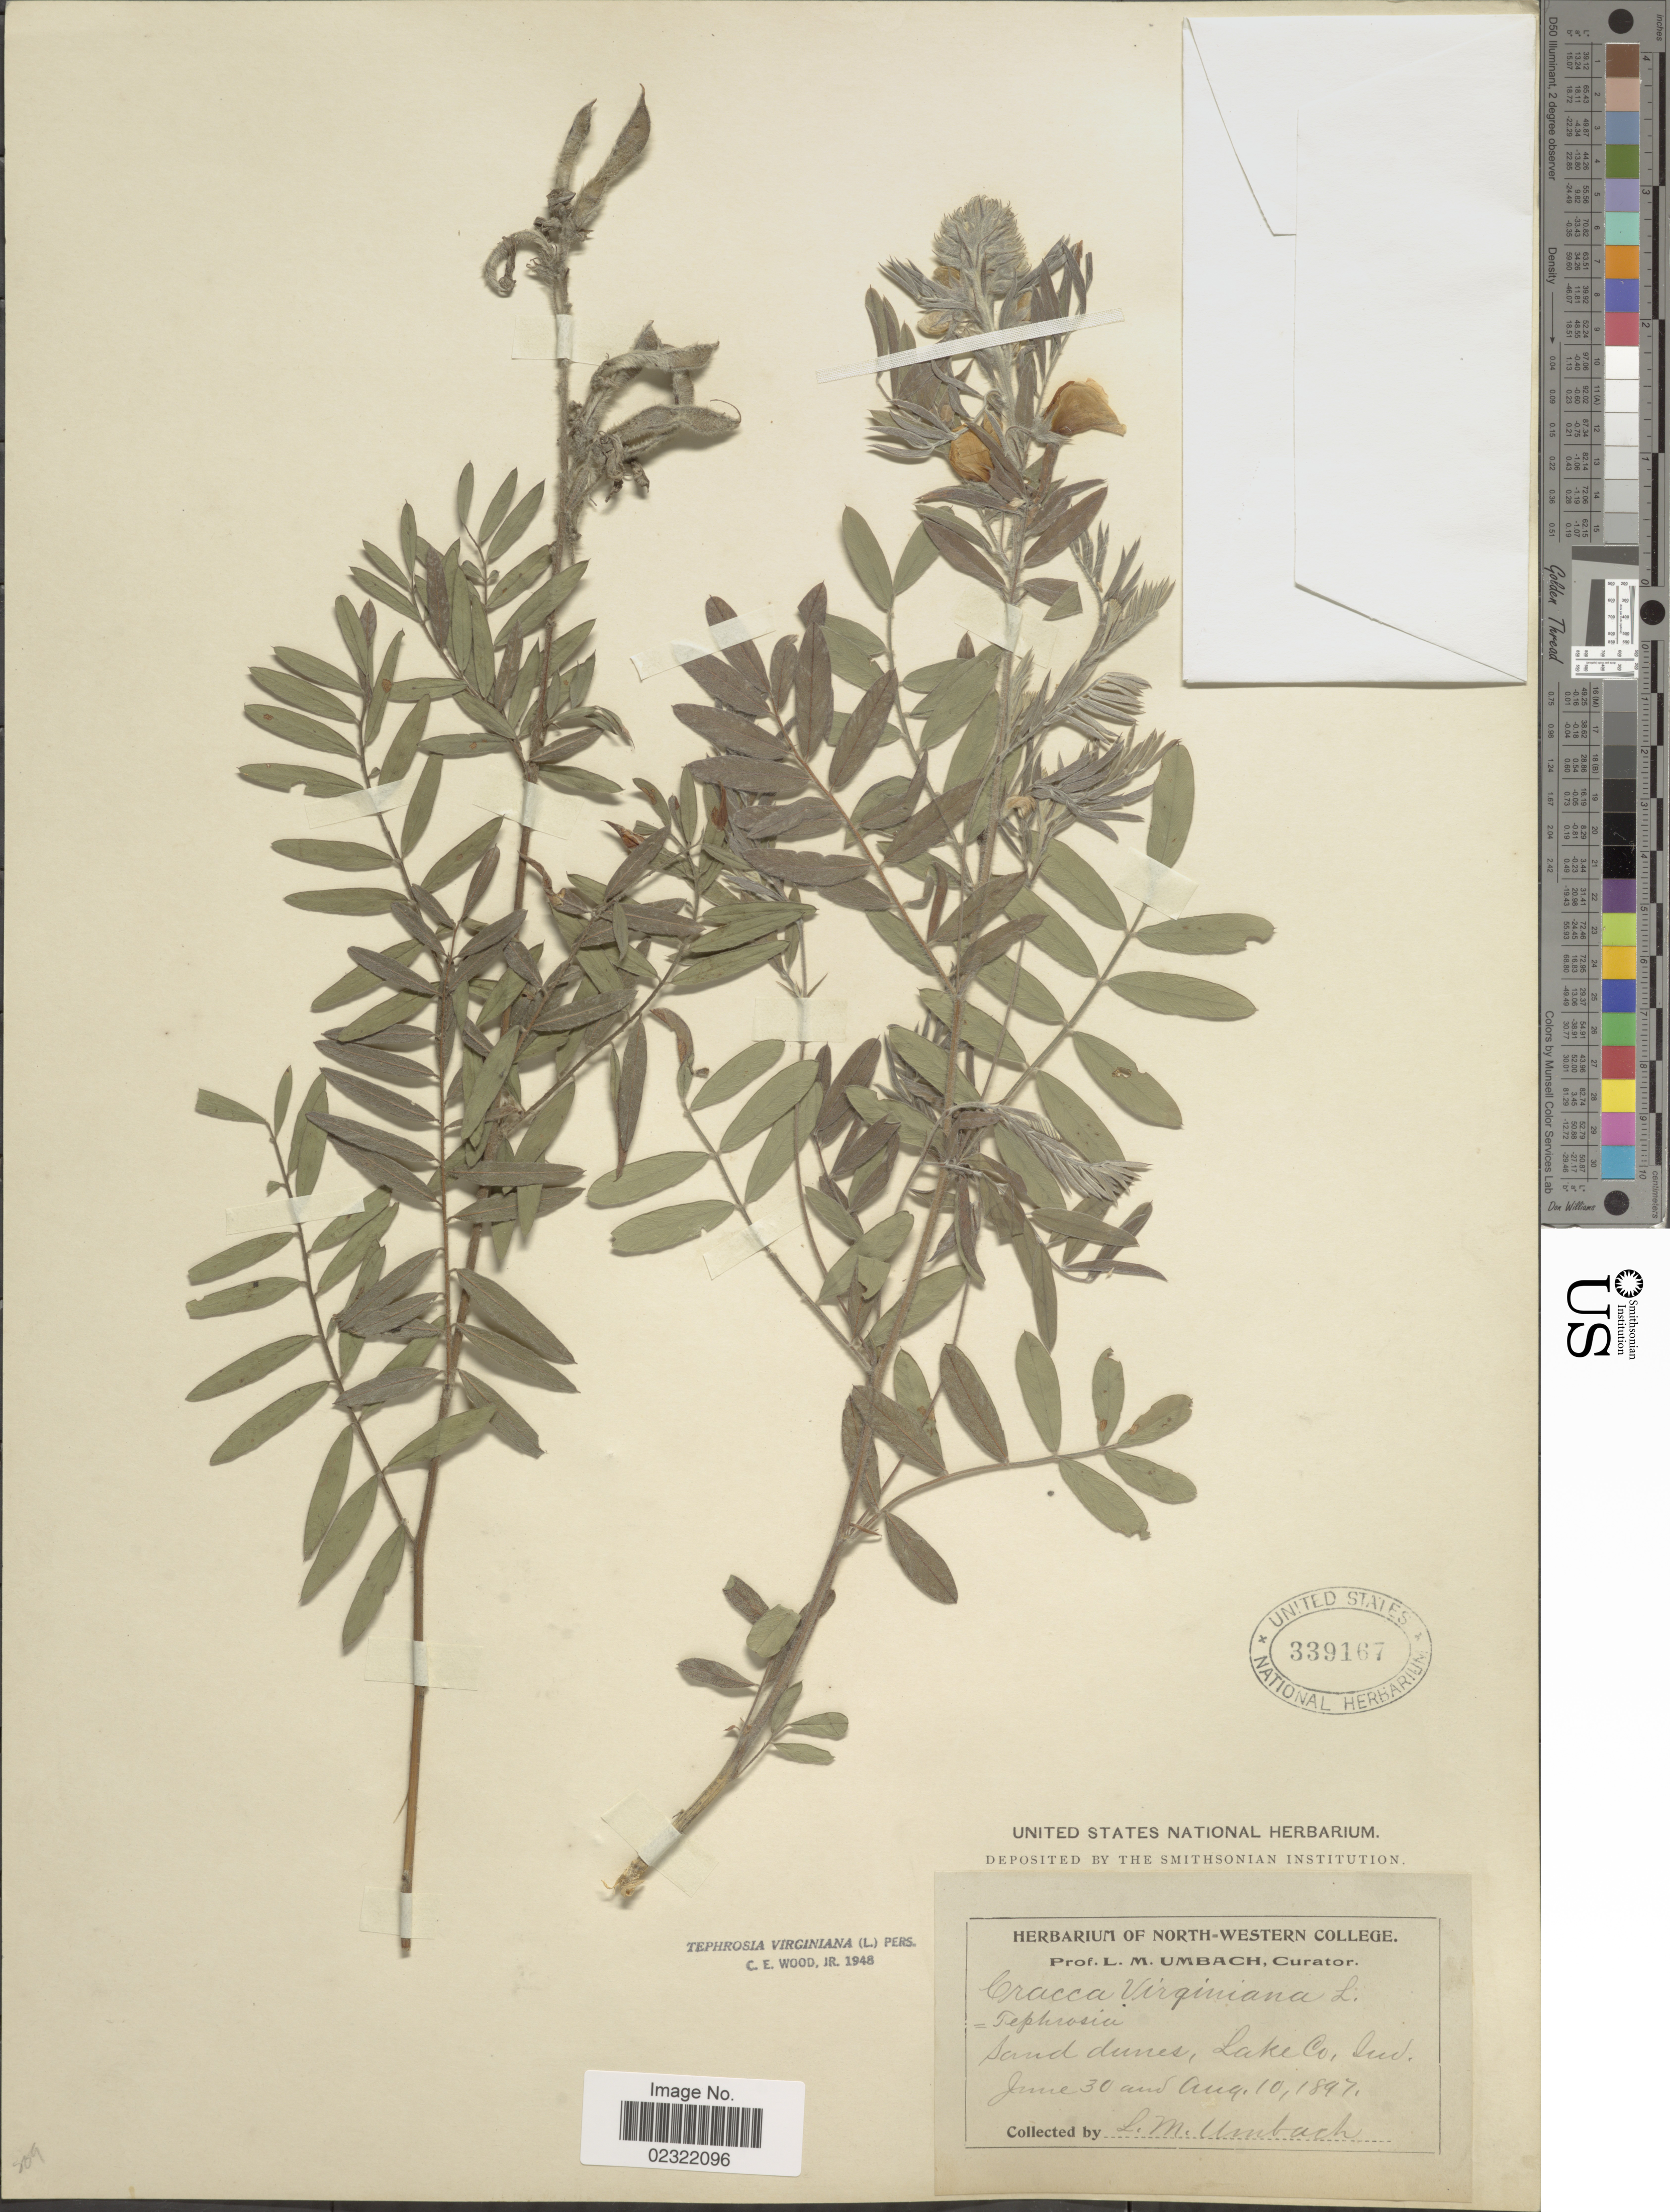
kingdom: Plantae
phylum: Tracheophyta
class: Magnoliopsida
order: Fabales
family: Fabaceae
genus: Tephrosia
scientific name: Tephrosia virginiana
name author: (L.) Pers.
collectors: L. M. Umbach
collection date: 1897-06-30/1897-08-10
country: United States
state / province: Indiana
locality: Sand dunes, Lake Co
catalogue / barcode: US 339167